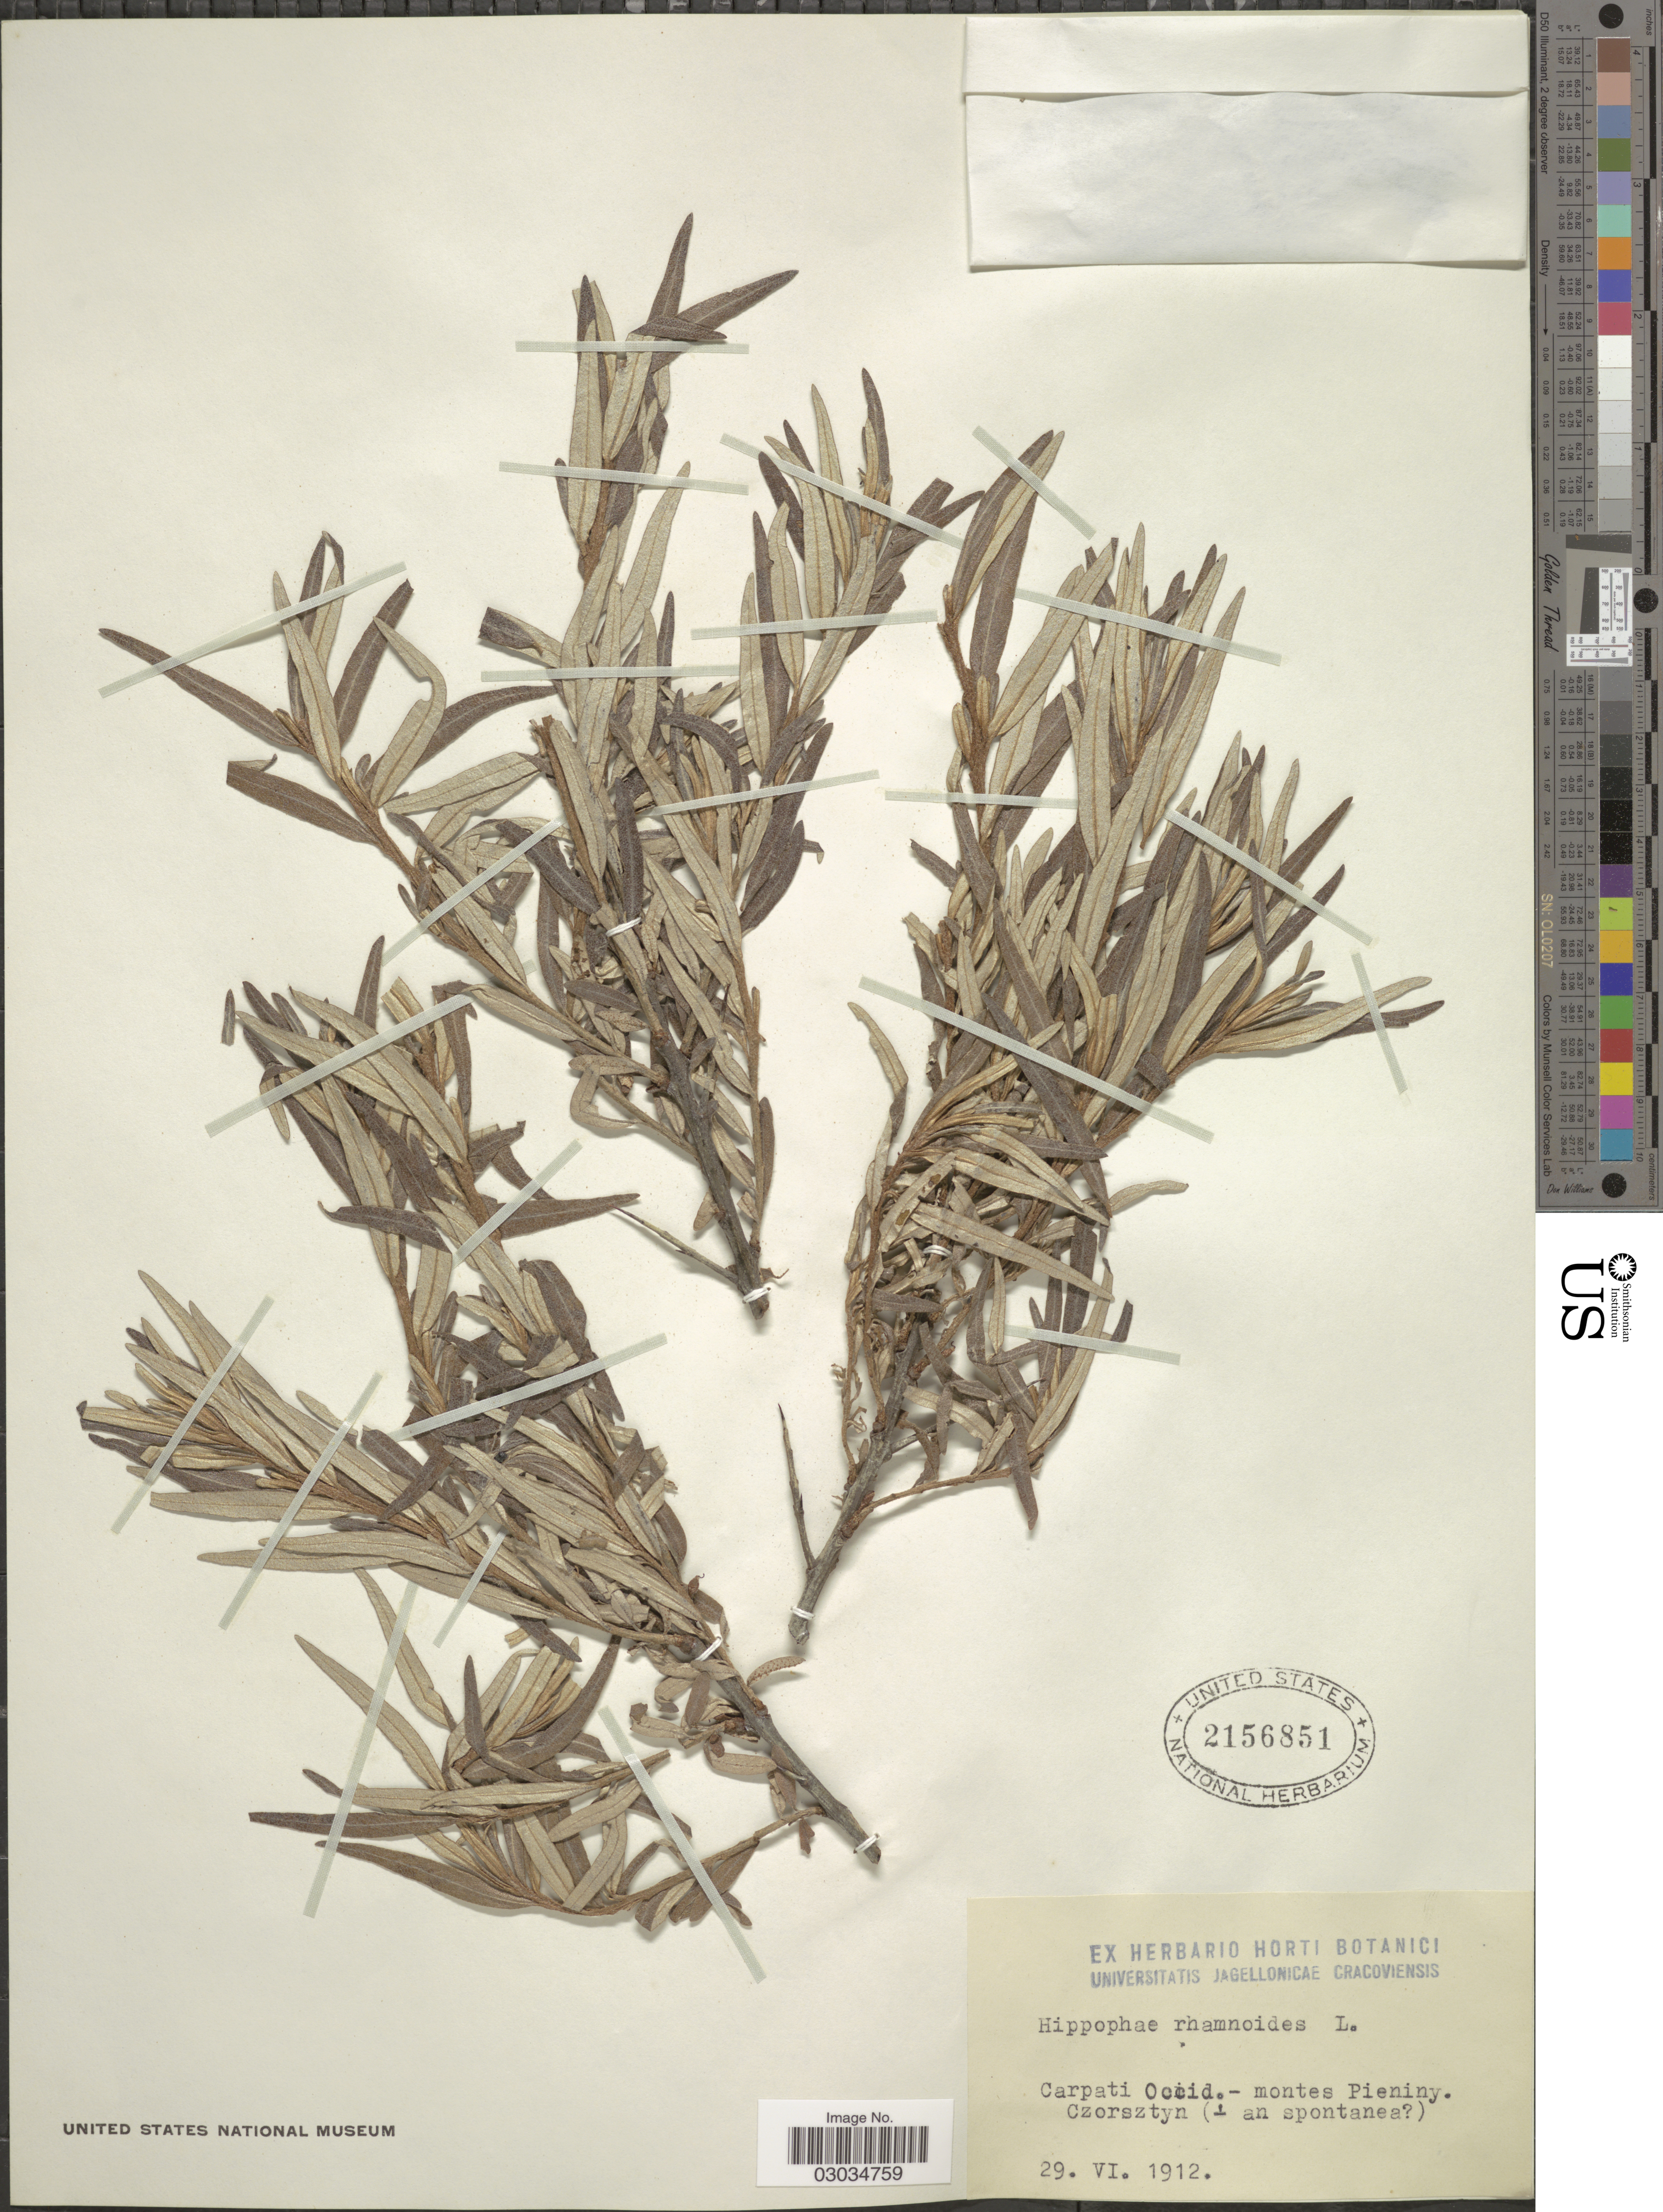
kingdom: Plantae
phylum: Tracheophyta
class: Magnoliopsida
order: Rosales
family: Elaeagnaceae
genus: Hippophae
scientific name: Hippophae rhamnoides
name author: L.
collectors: ex herb. Horti Botanici Cracoviensis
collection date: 1912-06-29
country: Poland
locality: Carpati Occid.- montes Pieniny. Czorsztyn.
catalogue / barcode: US 2156851